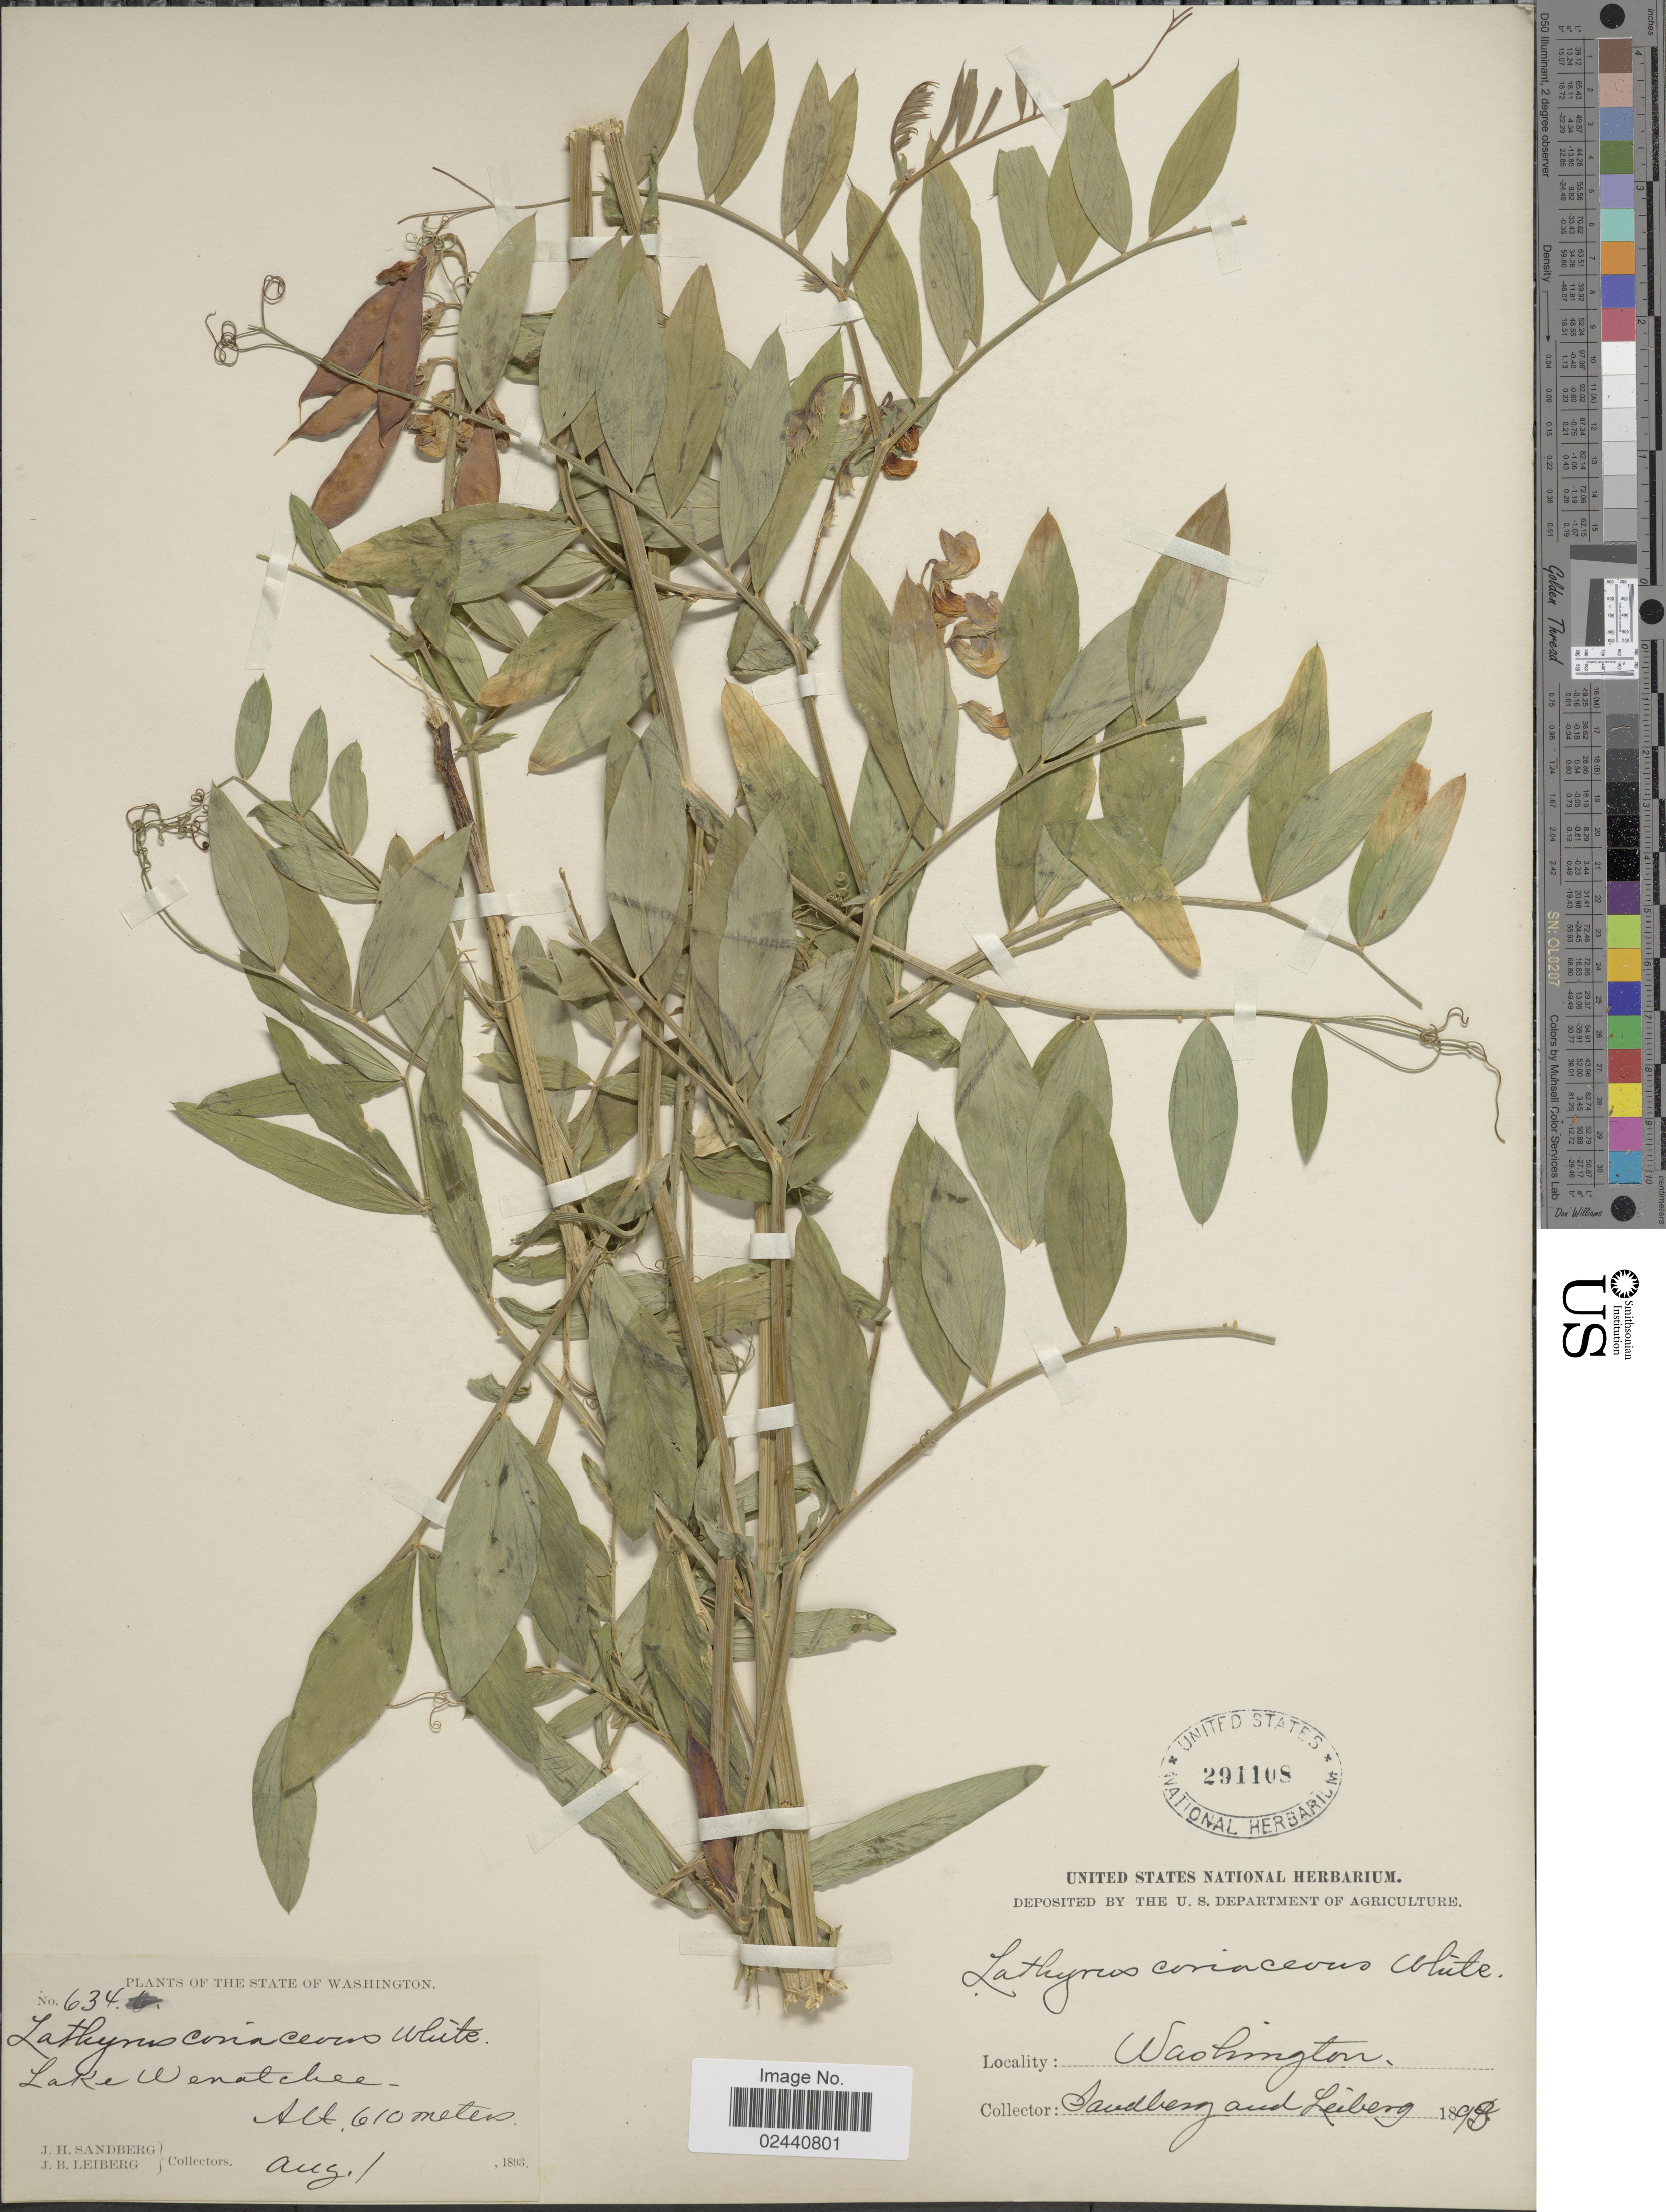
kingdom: Plantae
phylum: Tracheophyta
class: Magnoliopsida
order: Fabales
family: Fabaceae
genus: Lathyrus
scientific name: Lathyrus lanszwertii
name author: Kellogg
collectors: J. H. Sandberg & J. B. Leiberg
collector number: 634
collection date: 1893-08-01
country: United States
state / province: Washington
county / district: Chelan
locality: Lake Wenatchee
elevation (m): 610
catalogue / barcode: US 291108